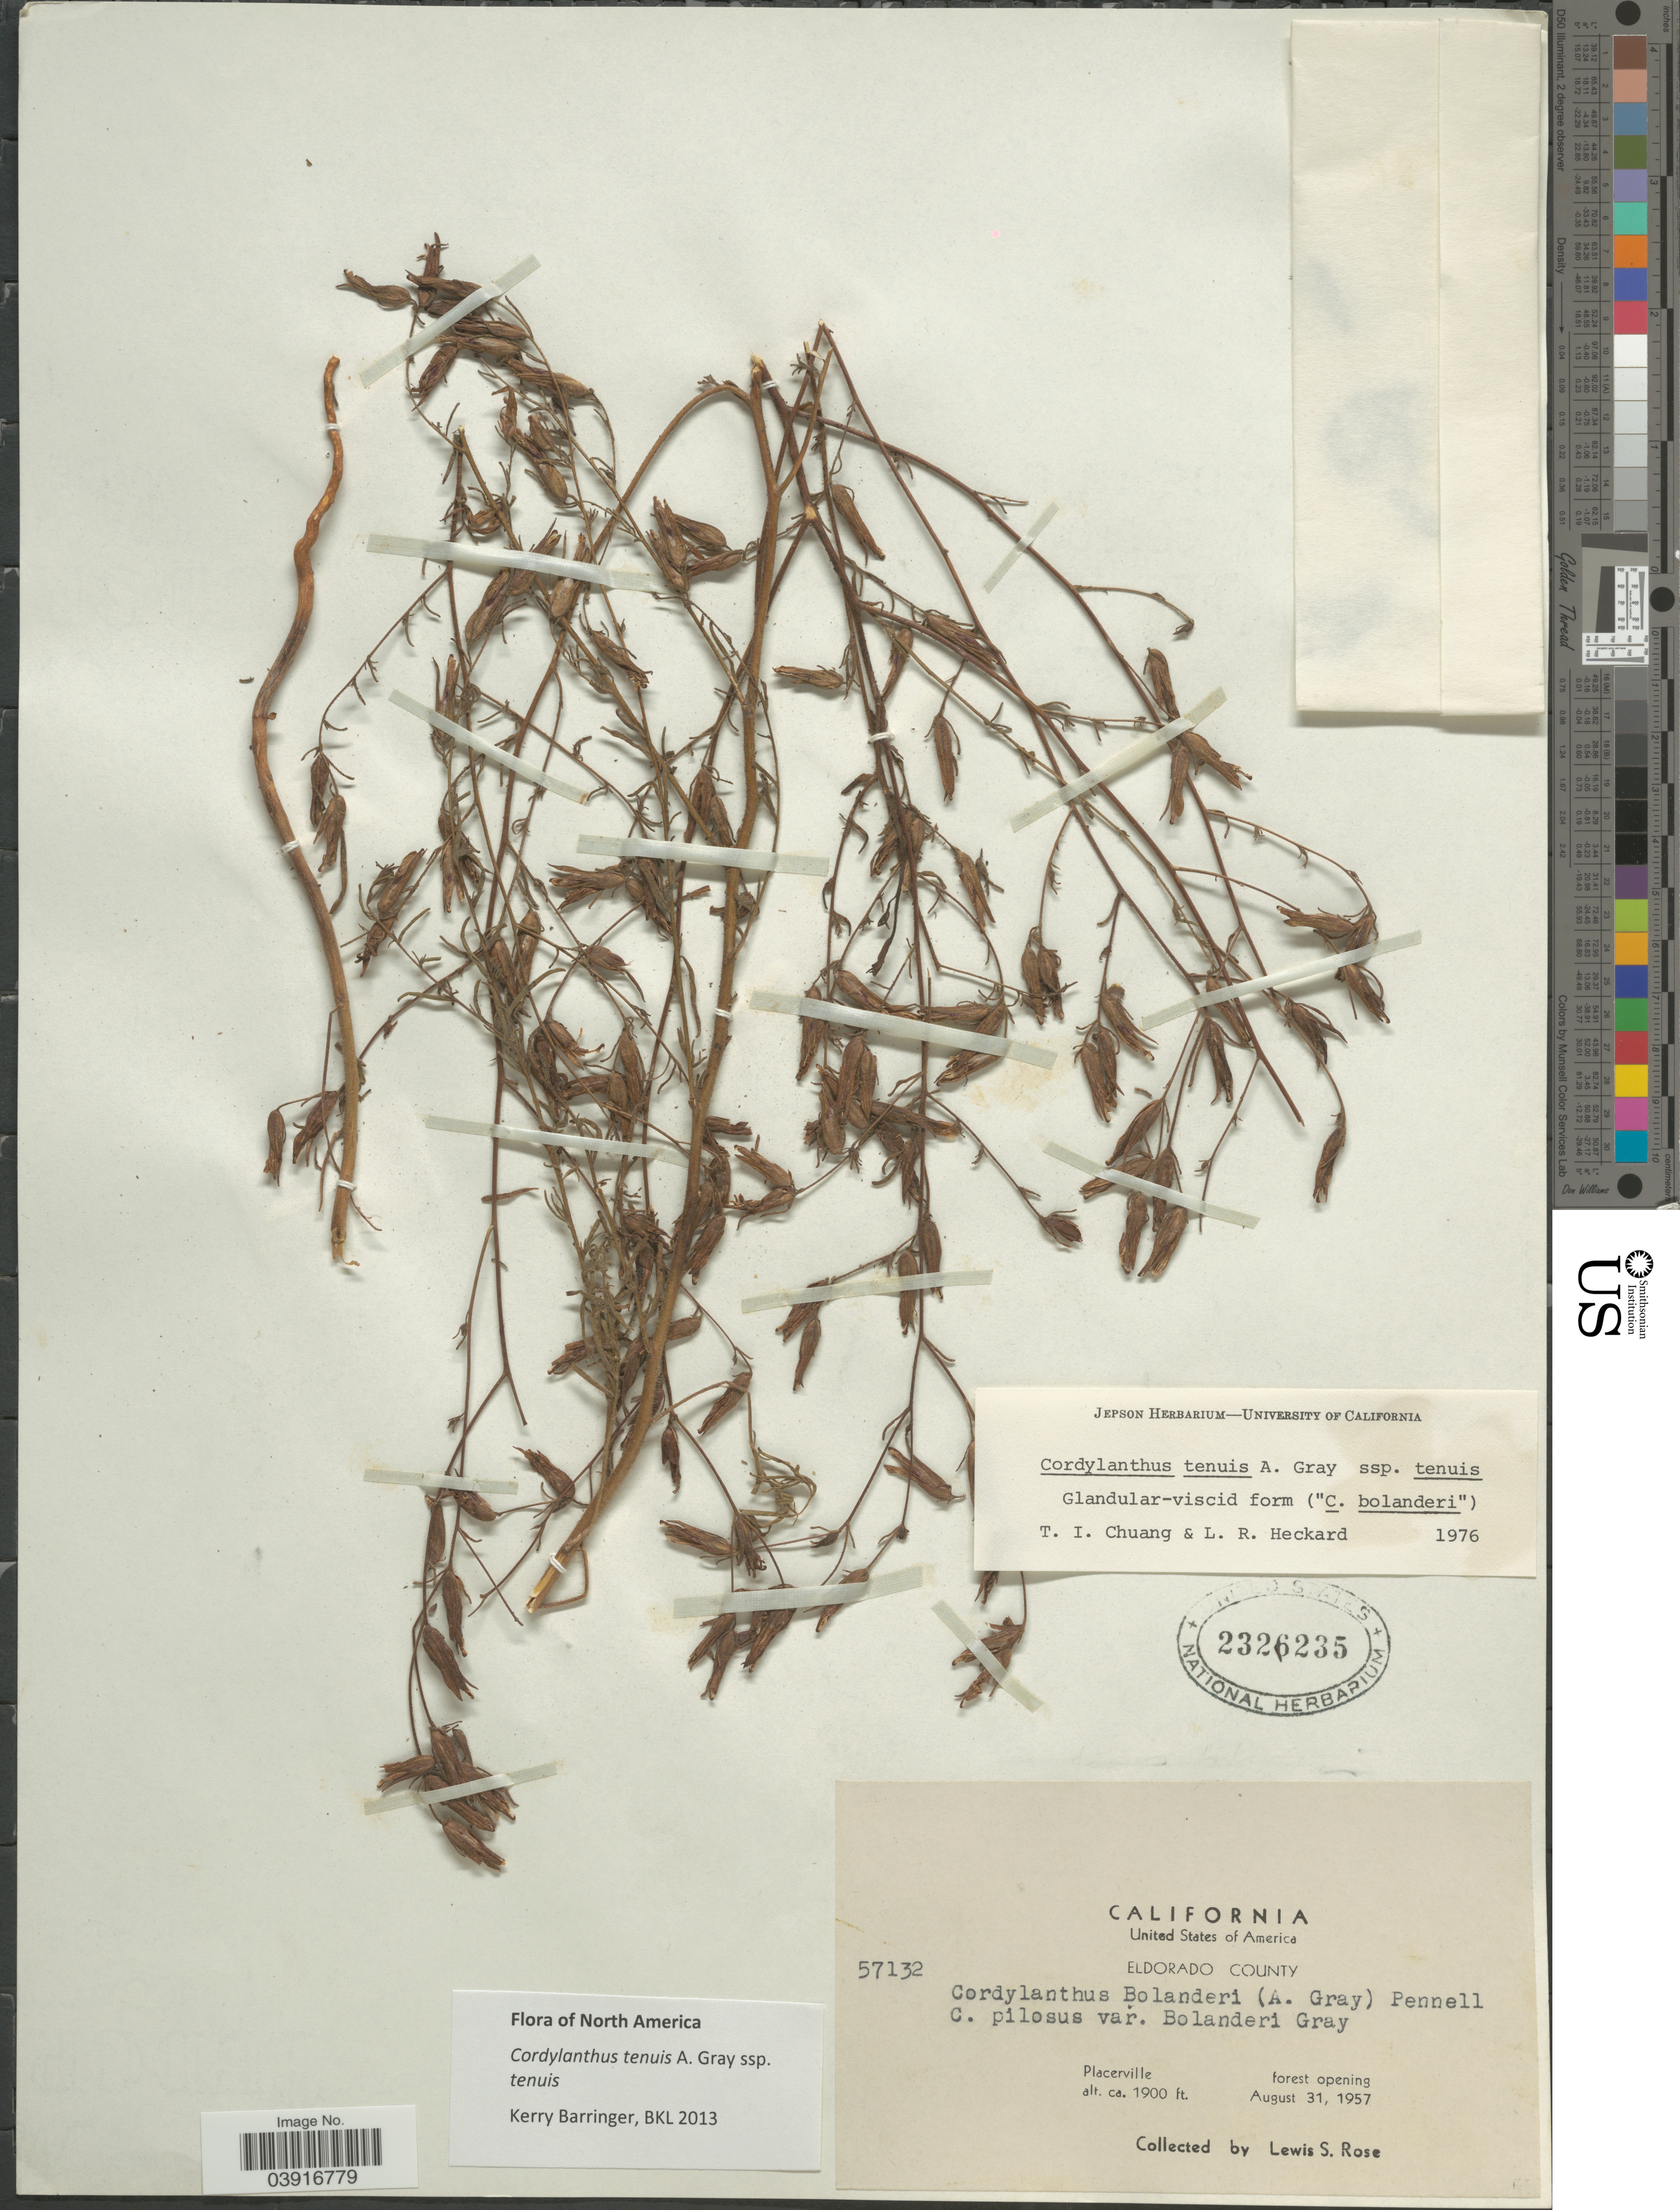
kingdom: Plantae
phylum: Tracheophyta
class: Magnoliopsida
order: Lamiales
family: Orobanchaceae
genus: Cordylanthus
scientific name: Cordylanthus tenuis subsp. tenuis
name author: A. Gray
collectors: L. S. Rose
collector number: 57132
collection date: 1957-08-31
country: United States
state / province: California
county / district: El Dorado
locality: Eldorado County. Placerville.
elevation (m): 579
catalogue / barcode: US 2326235